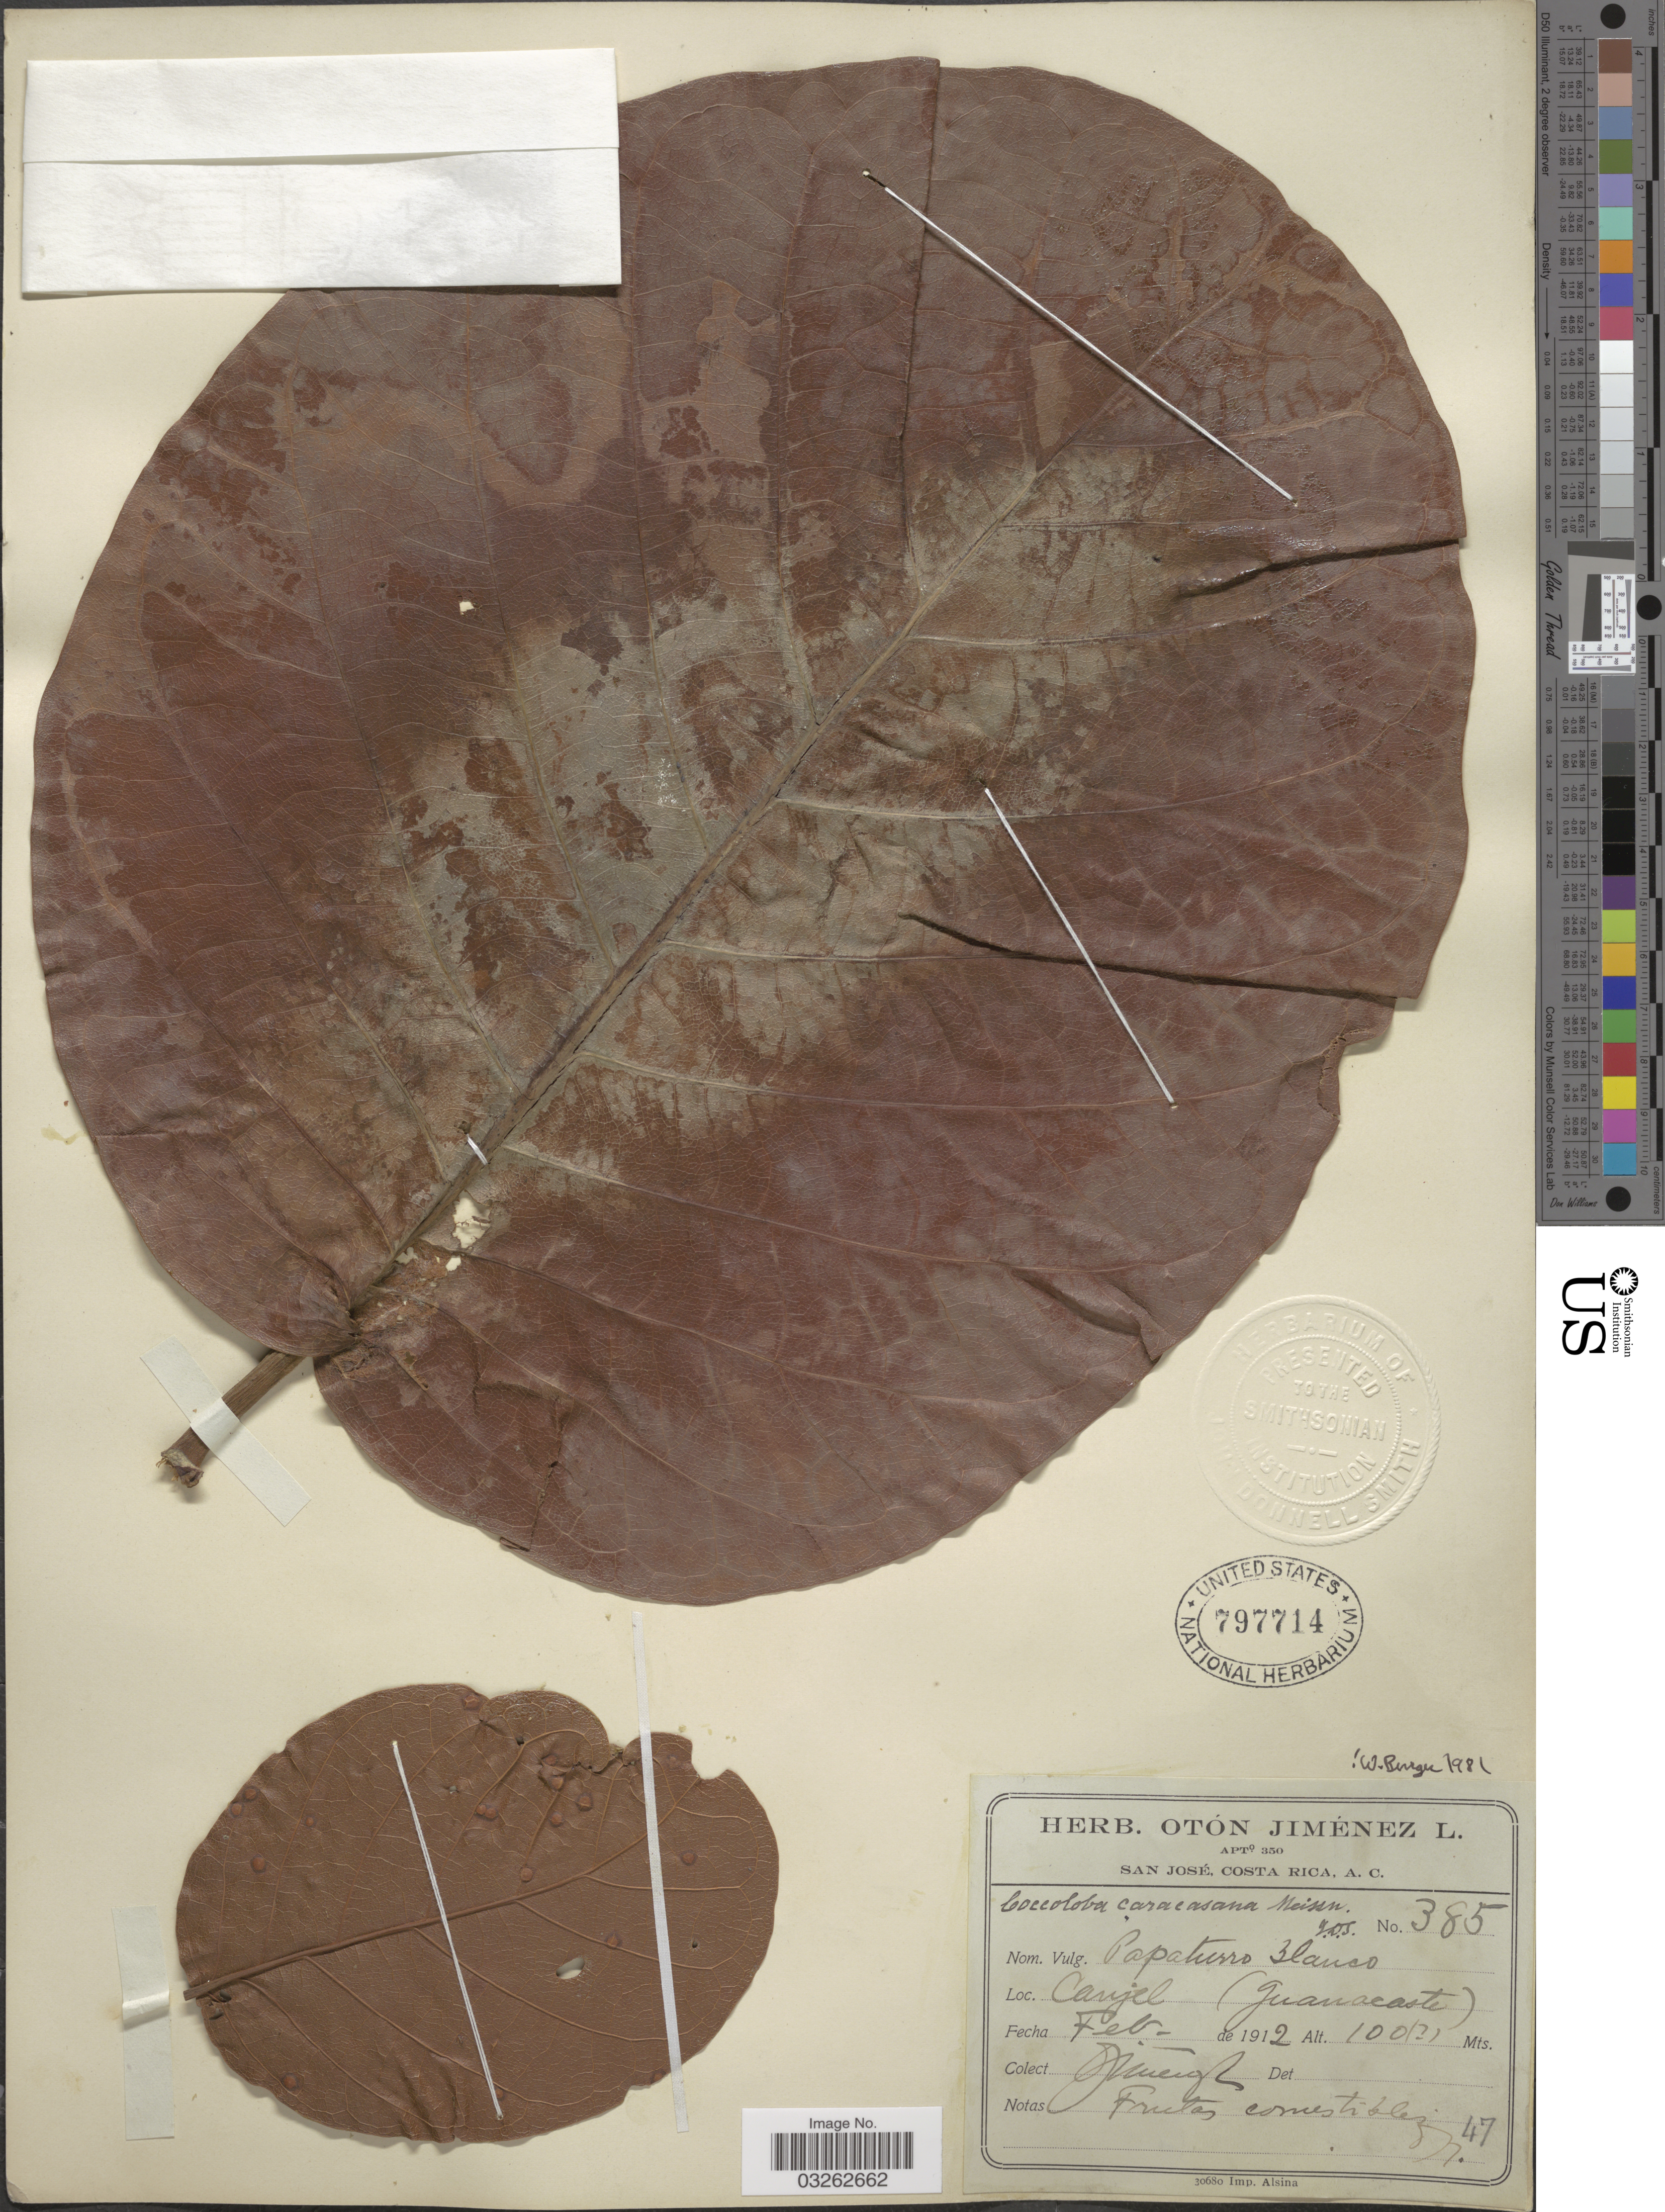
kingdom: Plantae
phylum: Tracheophyta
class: Magnoliopsida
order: Caryophyllales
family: Polygonaceae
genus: Coccoloba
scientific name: Coccoloba caracasana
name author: Meisn.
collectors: O. Jiménez L.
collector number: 385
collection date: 1912-02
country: Costa Rica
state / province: Guanacaste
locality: Canjel.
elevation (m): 100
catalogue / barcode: US 797714